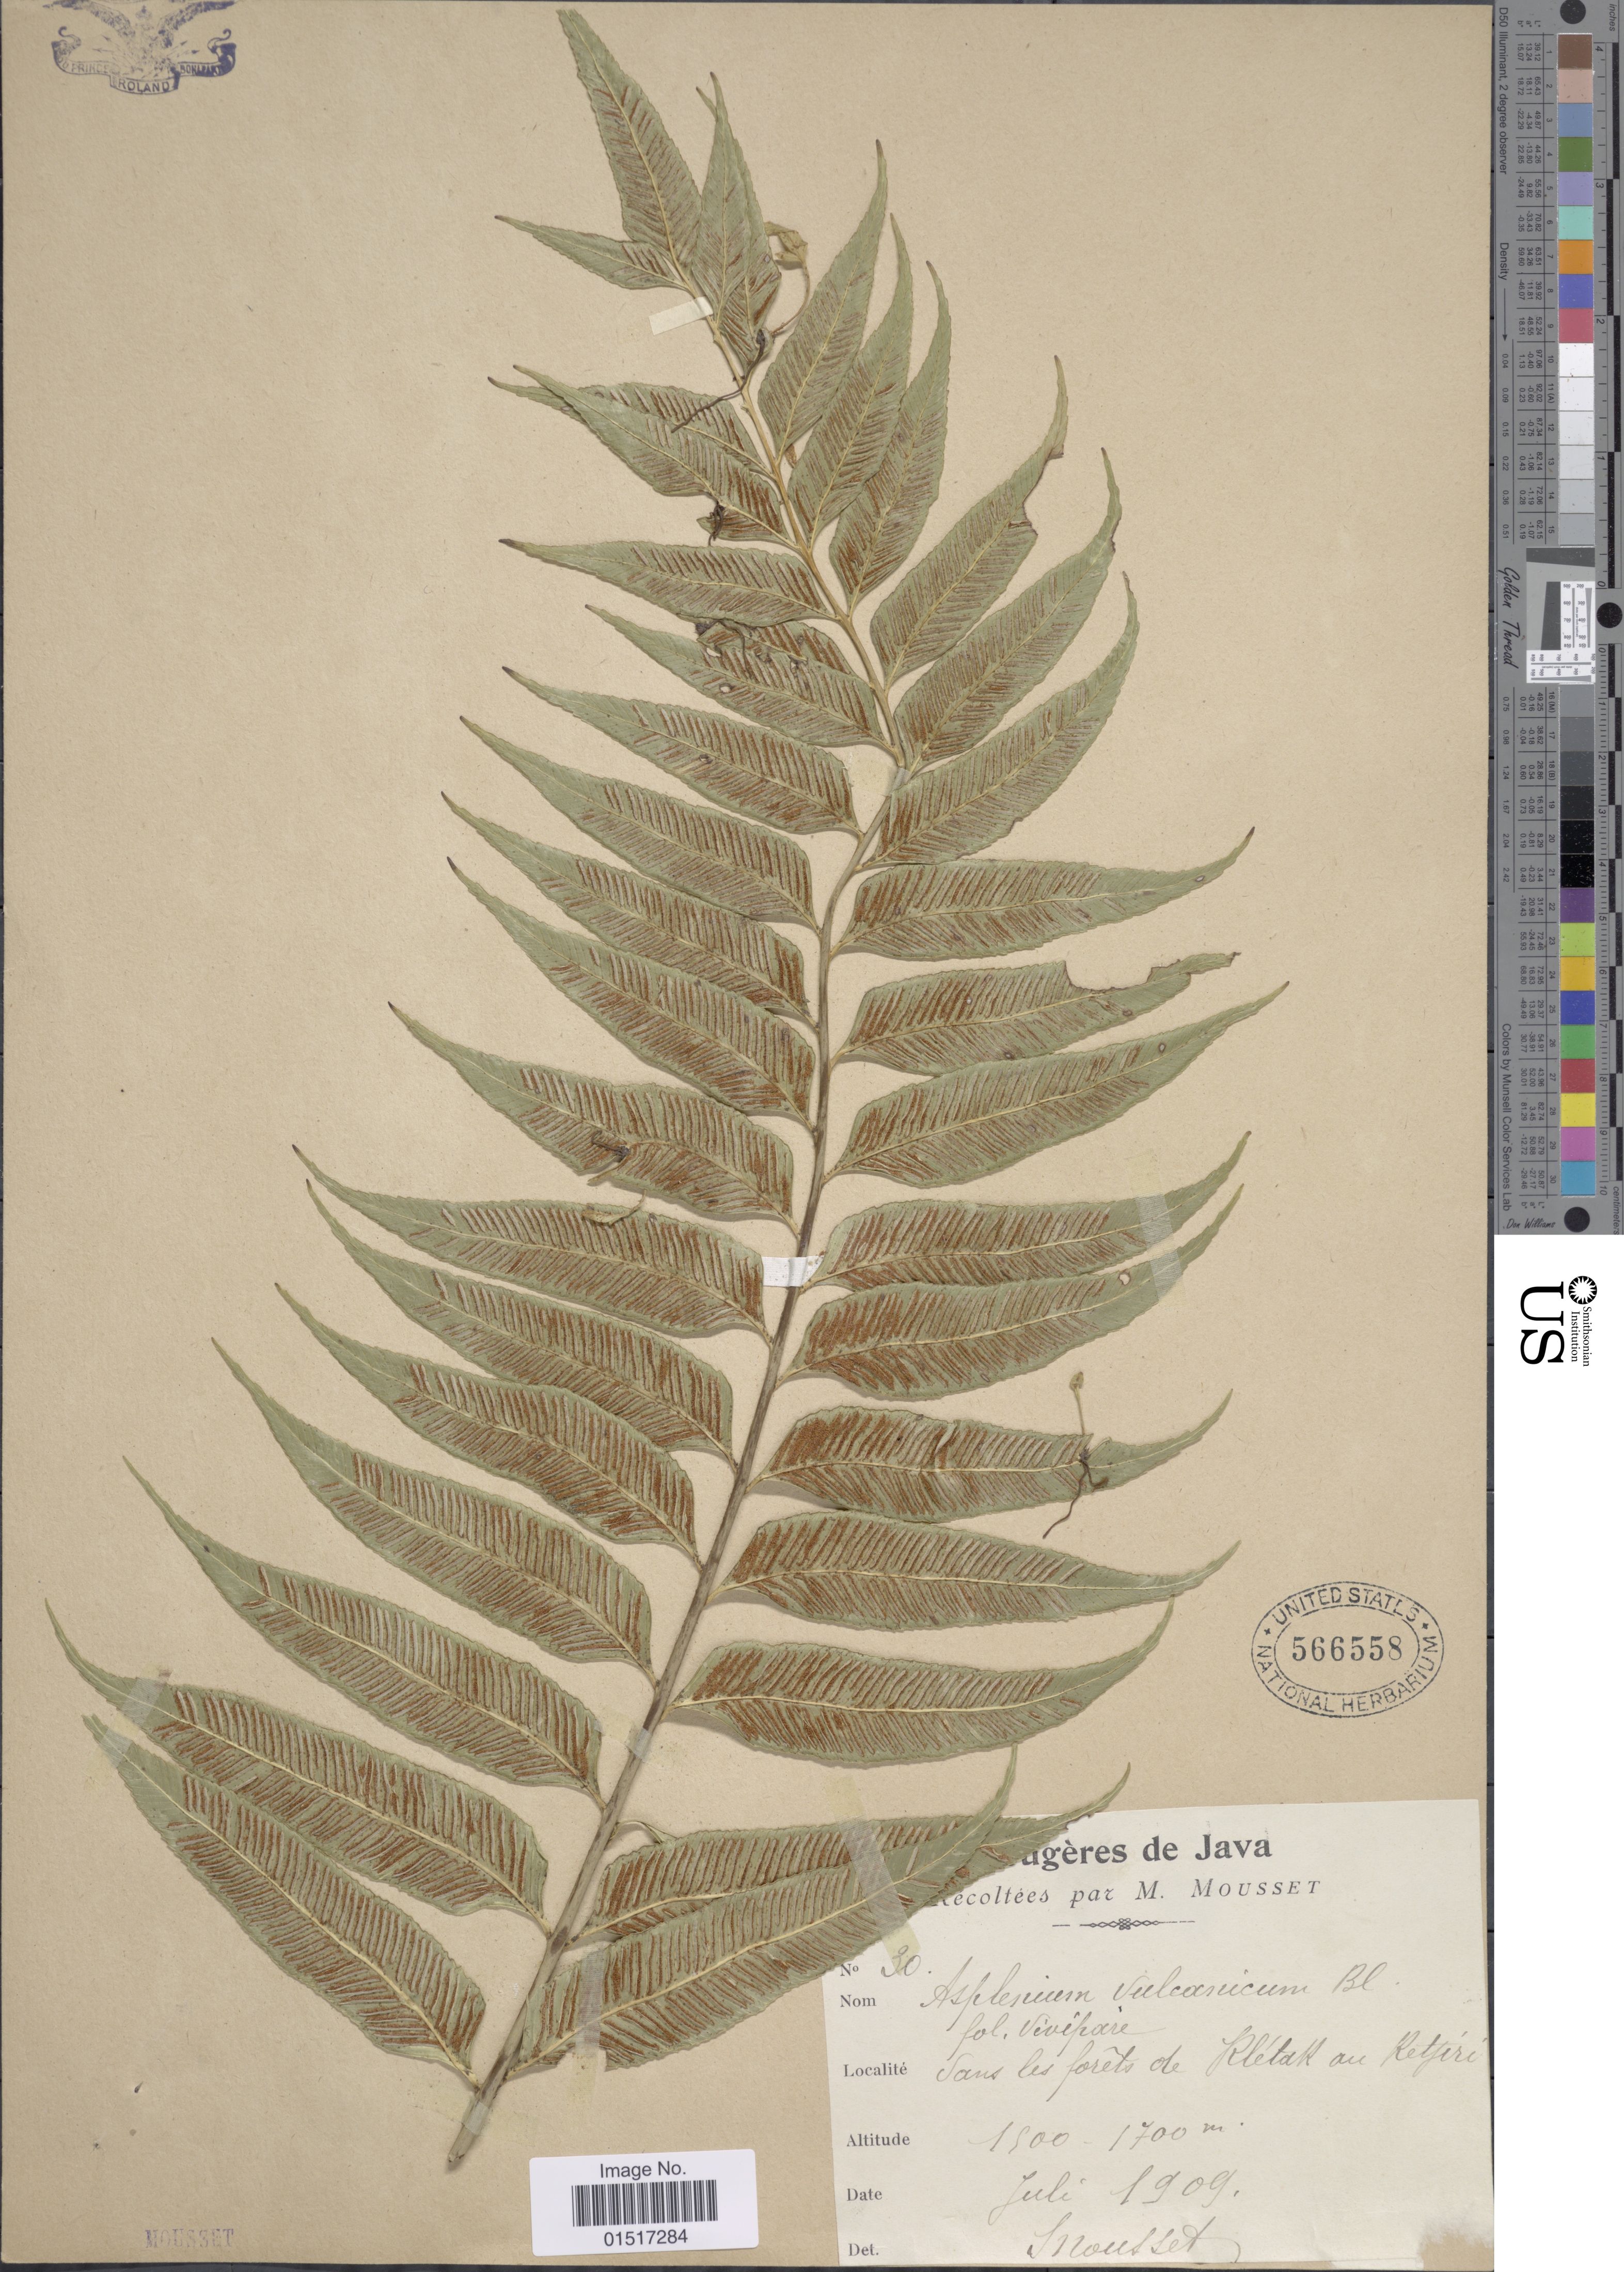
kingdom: Plantae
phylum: Tracheophyta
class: Polypodiopsida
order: Polypodiales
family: Aspleniaceae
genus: Asplenium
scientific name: Asplenium vulcanicum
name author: Blume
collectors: M. Mousset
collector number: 30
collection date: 1909-07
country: Indonesia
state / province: Java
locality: Sans les forets de Kletak au Ketjiri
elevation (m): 1500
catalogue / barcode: US 566558